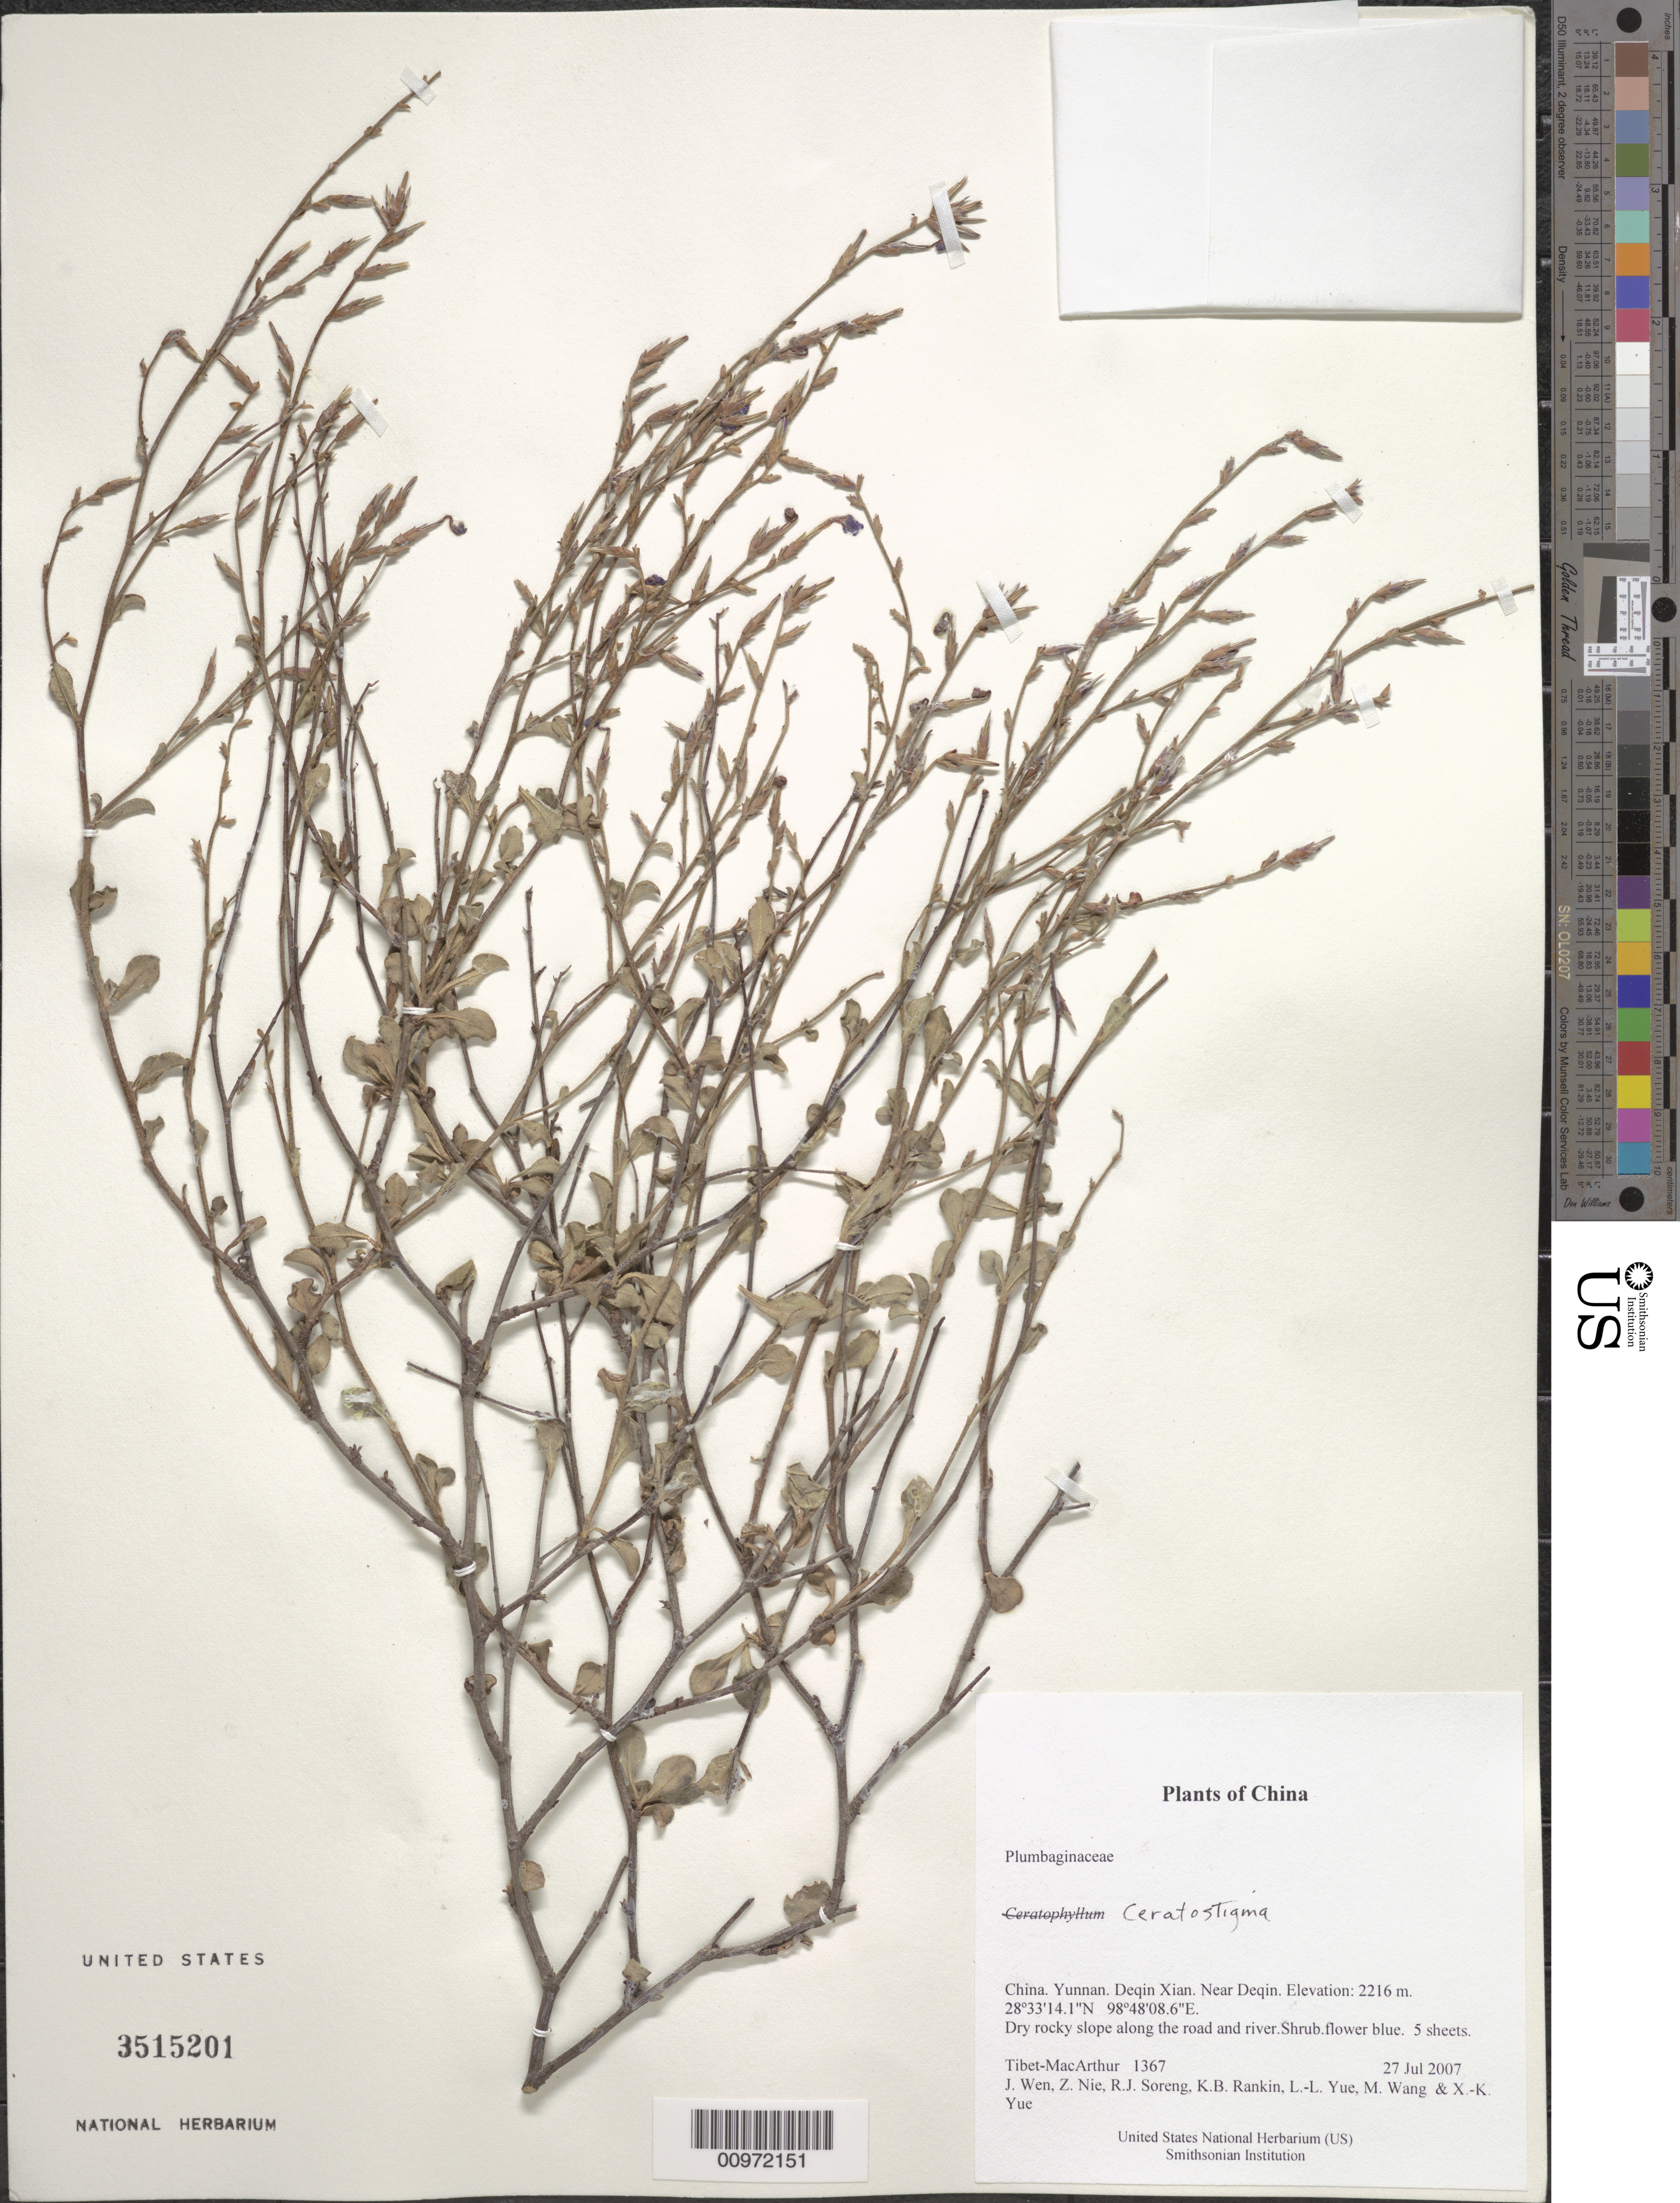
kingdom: Plantae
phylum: Tracheophyta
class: Magnoliopsida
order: Caryophyllales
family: Plumbaginaceae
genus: Ceratostigma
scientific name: Ceratostigma sp.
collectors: Tibet-MacArthur, J. Wen, Z. Nie, R. J. Soreng, K. Rankin, L. Yue, M. Wang & X. Yue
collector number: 1367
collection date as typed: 27 Jul 2007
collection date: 2007-07-27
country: China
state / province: Yunnan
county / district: Deqin Xian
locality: Near Deqin.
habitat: Dry rocky slope along the road and river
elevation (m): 2216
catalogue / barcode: US 3515201